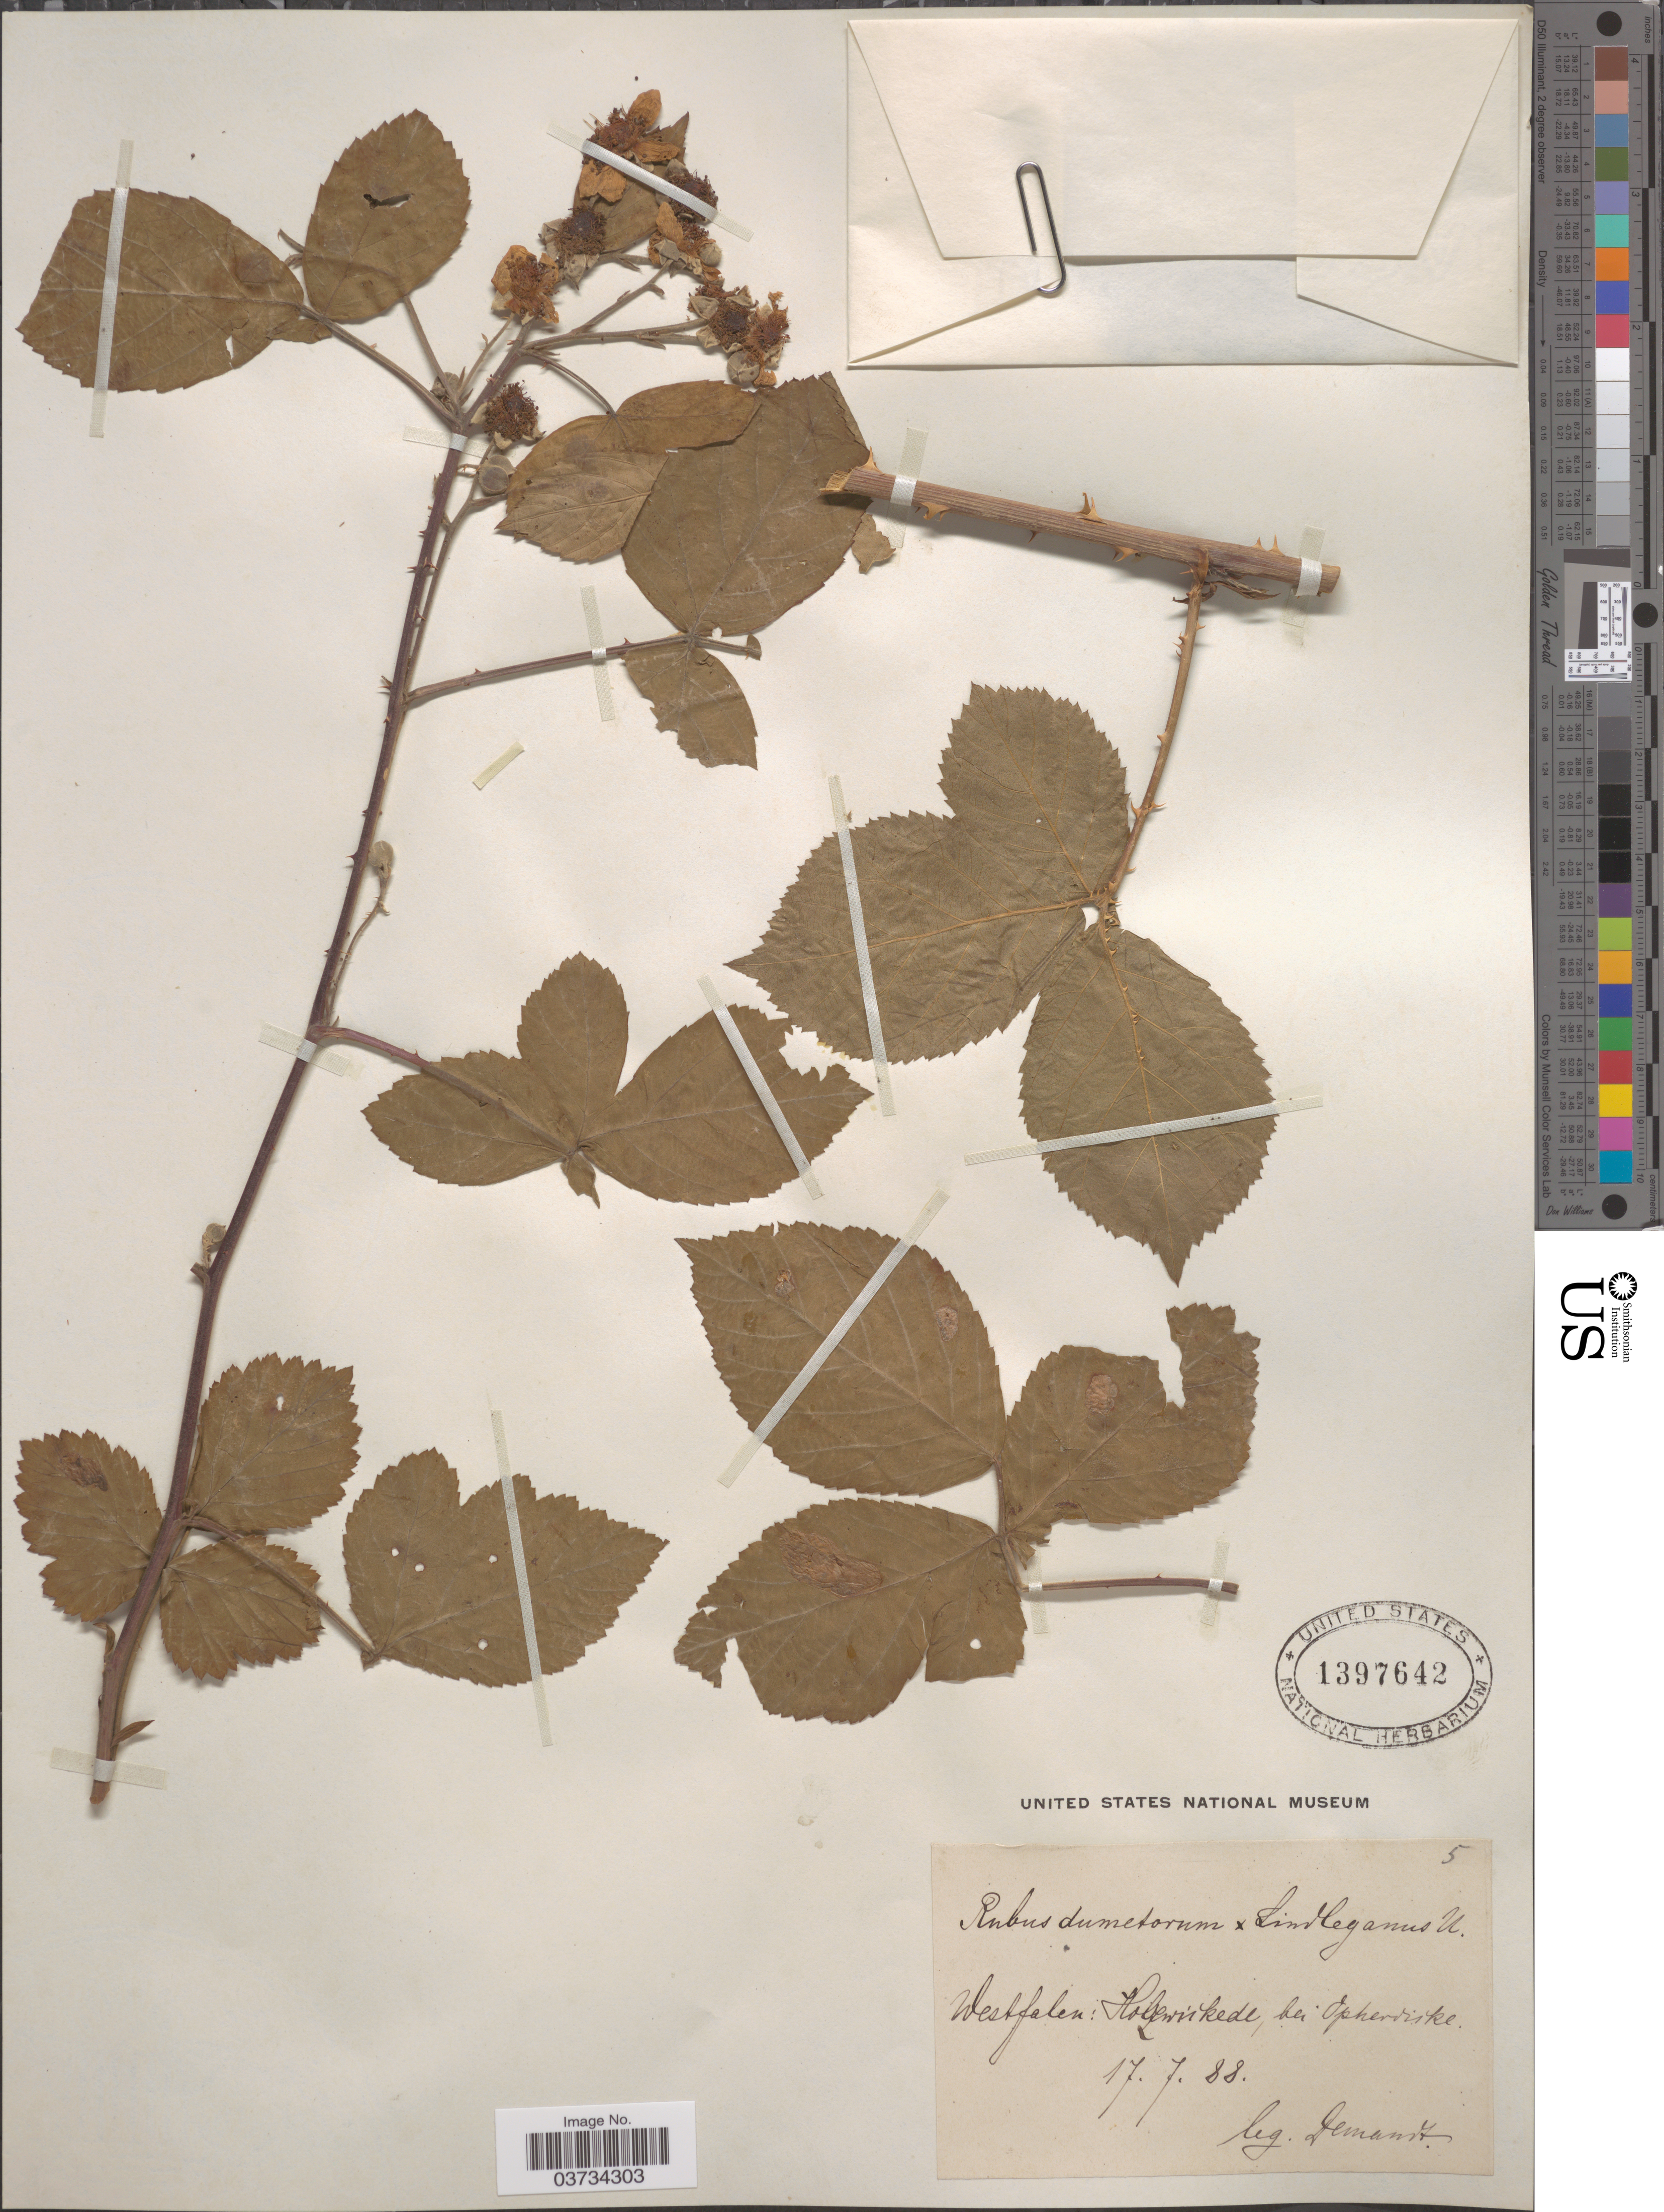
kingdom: Plantae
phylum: Tracheophyta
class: Magnoliopsida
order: Rosales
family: Rosaceae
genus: Rubus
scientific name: Rubus dumetorum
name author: Weihe ex Boenn.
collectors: -. Demandt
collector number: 5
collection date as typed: Transcribed d/m/y: 17/7/88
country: Germany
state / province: Nordrhein-Westfalen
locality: Westfalen: Holzewickede, bei Opherdicke.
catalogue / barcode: US 1397642